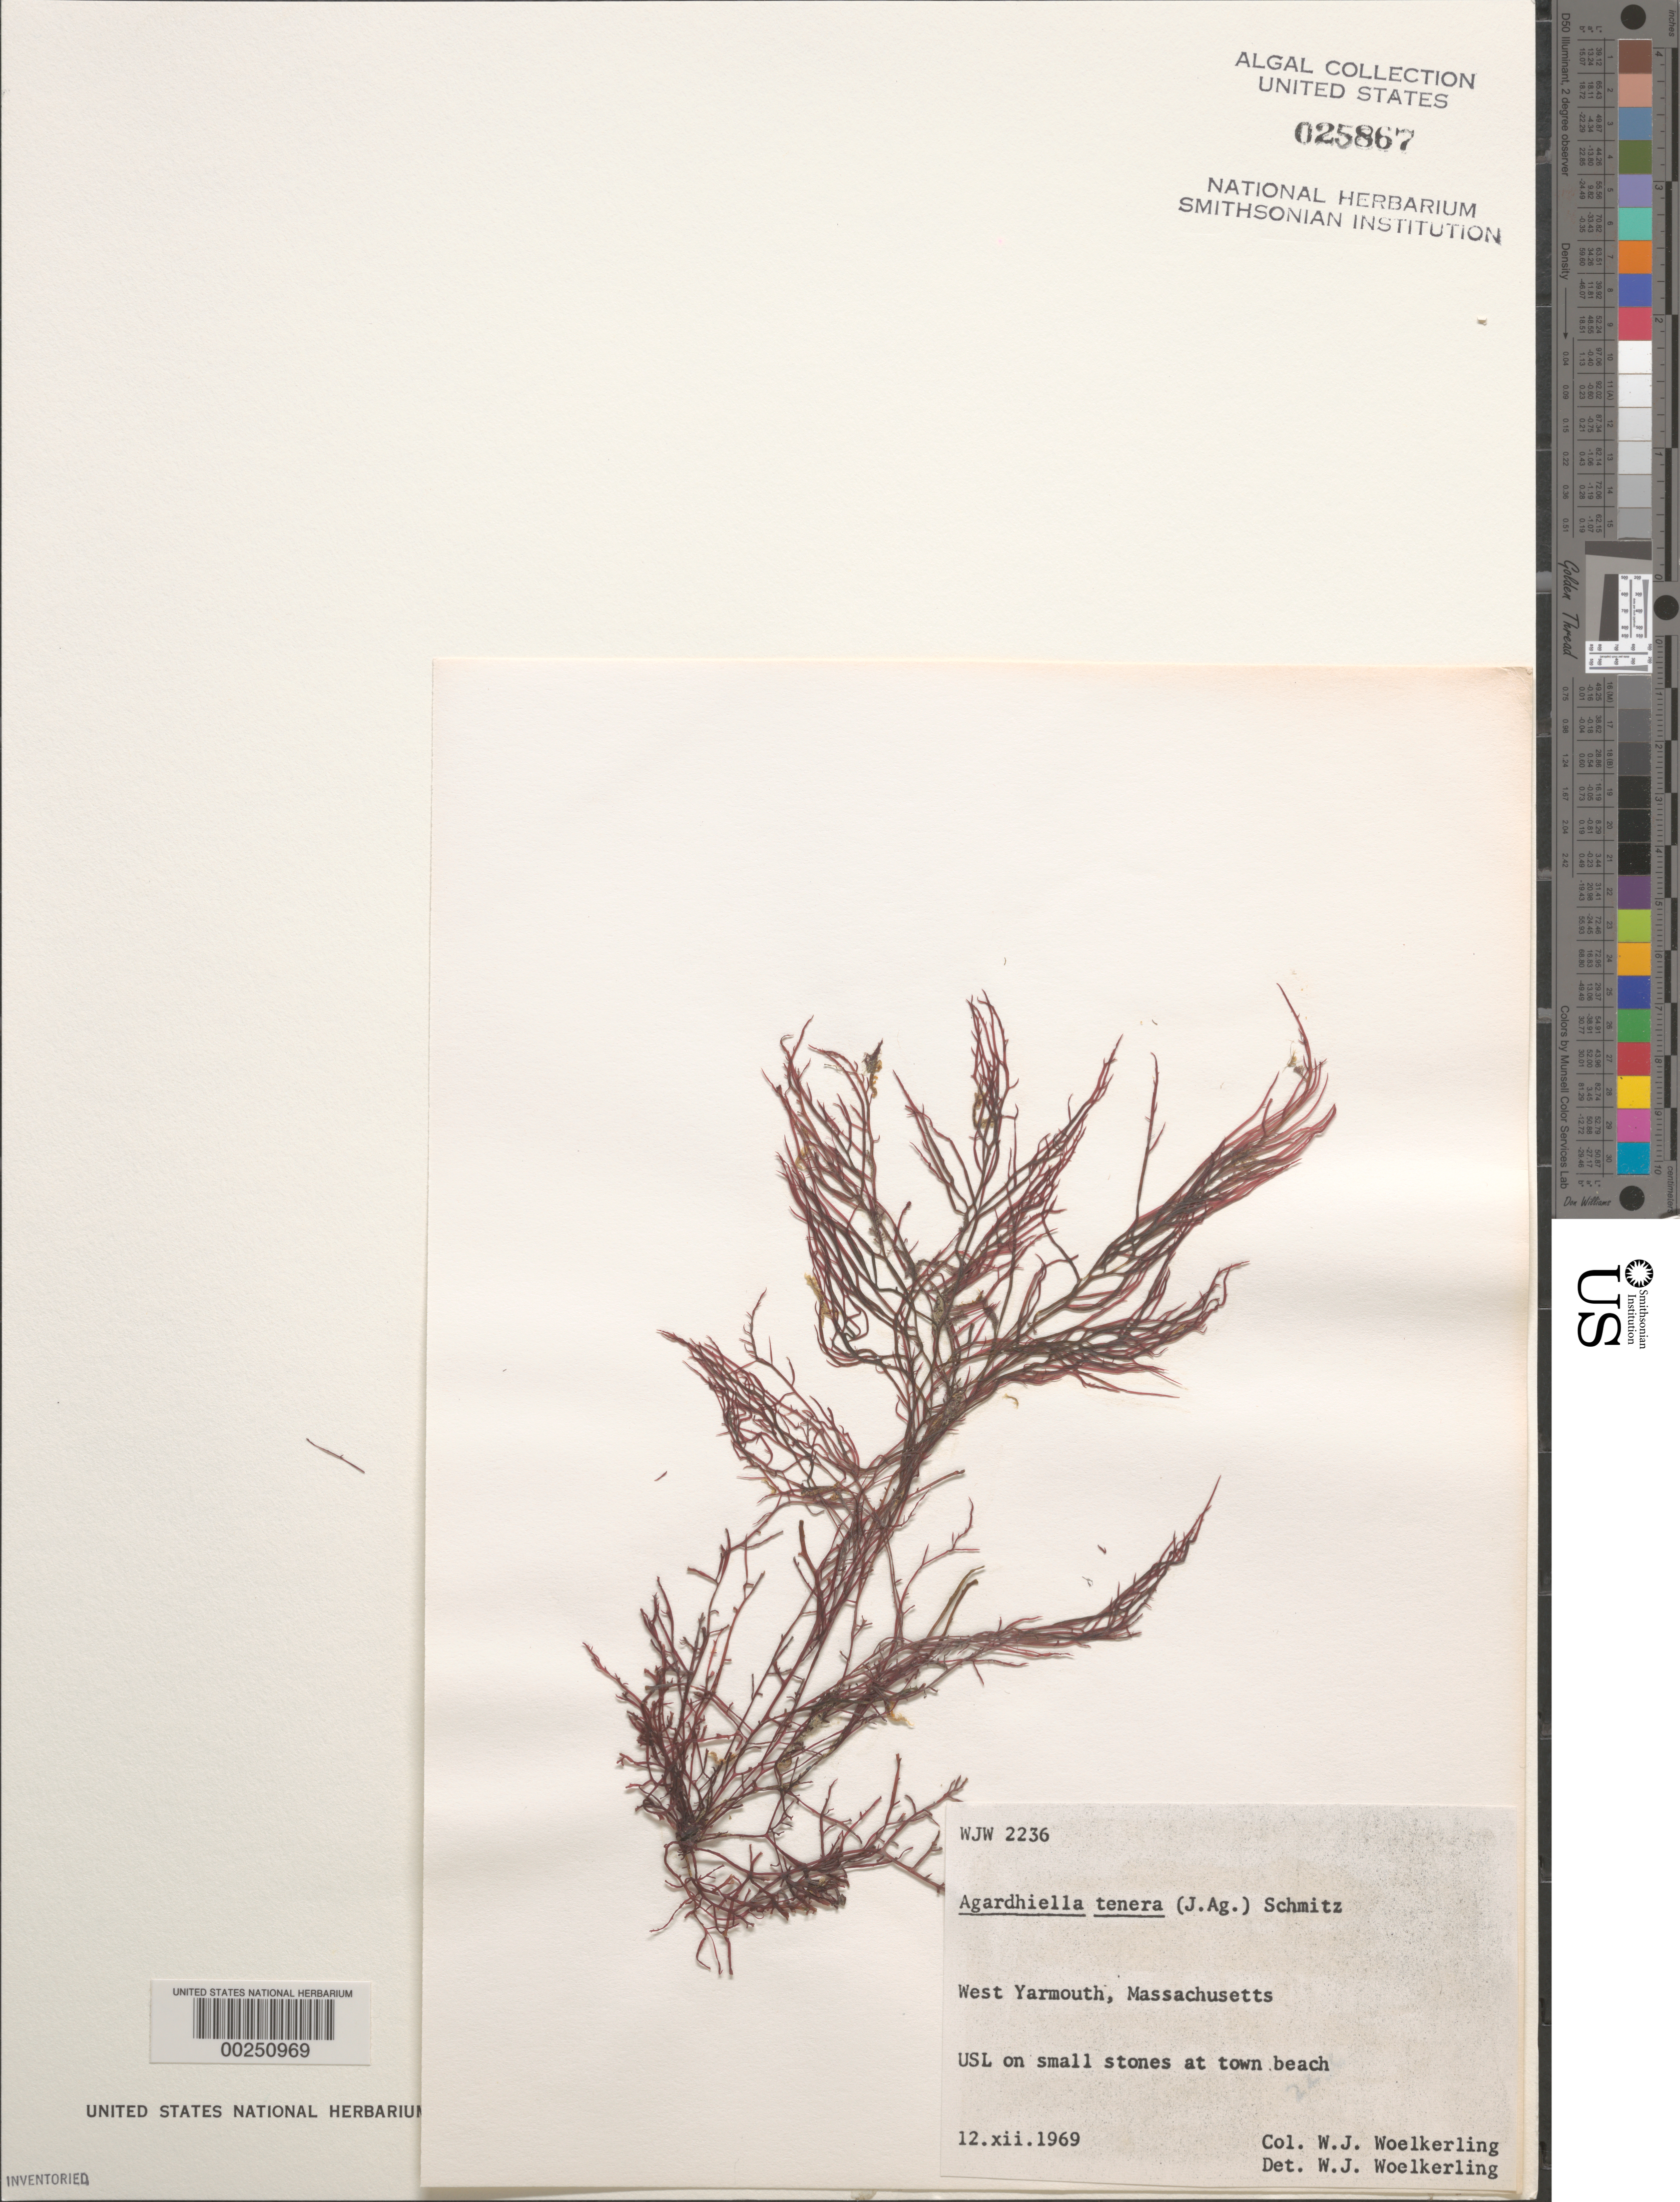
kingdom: Plantae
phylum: Rhodophyta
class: Florideophyceae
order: Gigartinales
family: Solieriaceae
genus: Agardhiella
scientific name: Agardhiella tenera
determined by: Woelkerling, W. J.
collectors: W. Woelkerling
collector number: WJW 2236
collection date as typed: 12 Dec 1969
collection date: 1969-12-12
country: United States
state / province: Massachusetts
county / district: Barnstable County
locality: West Yarmouth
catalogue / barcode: US 25867